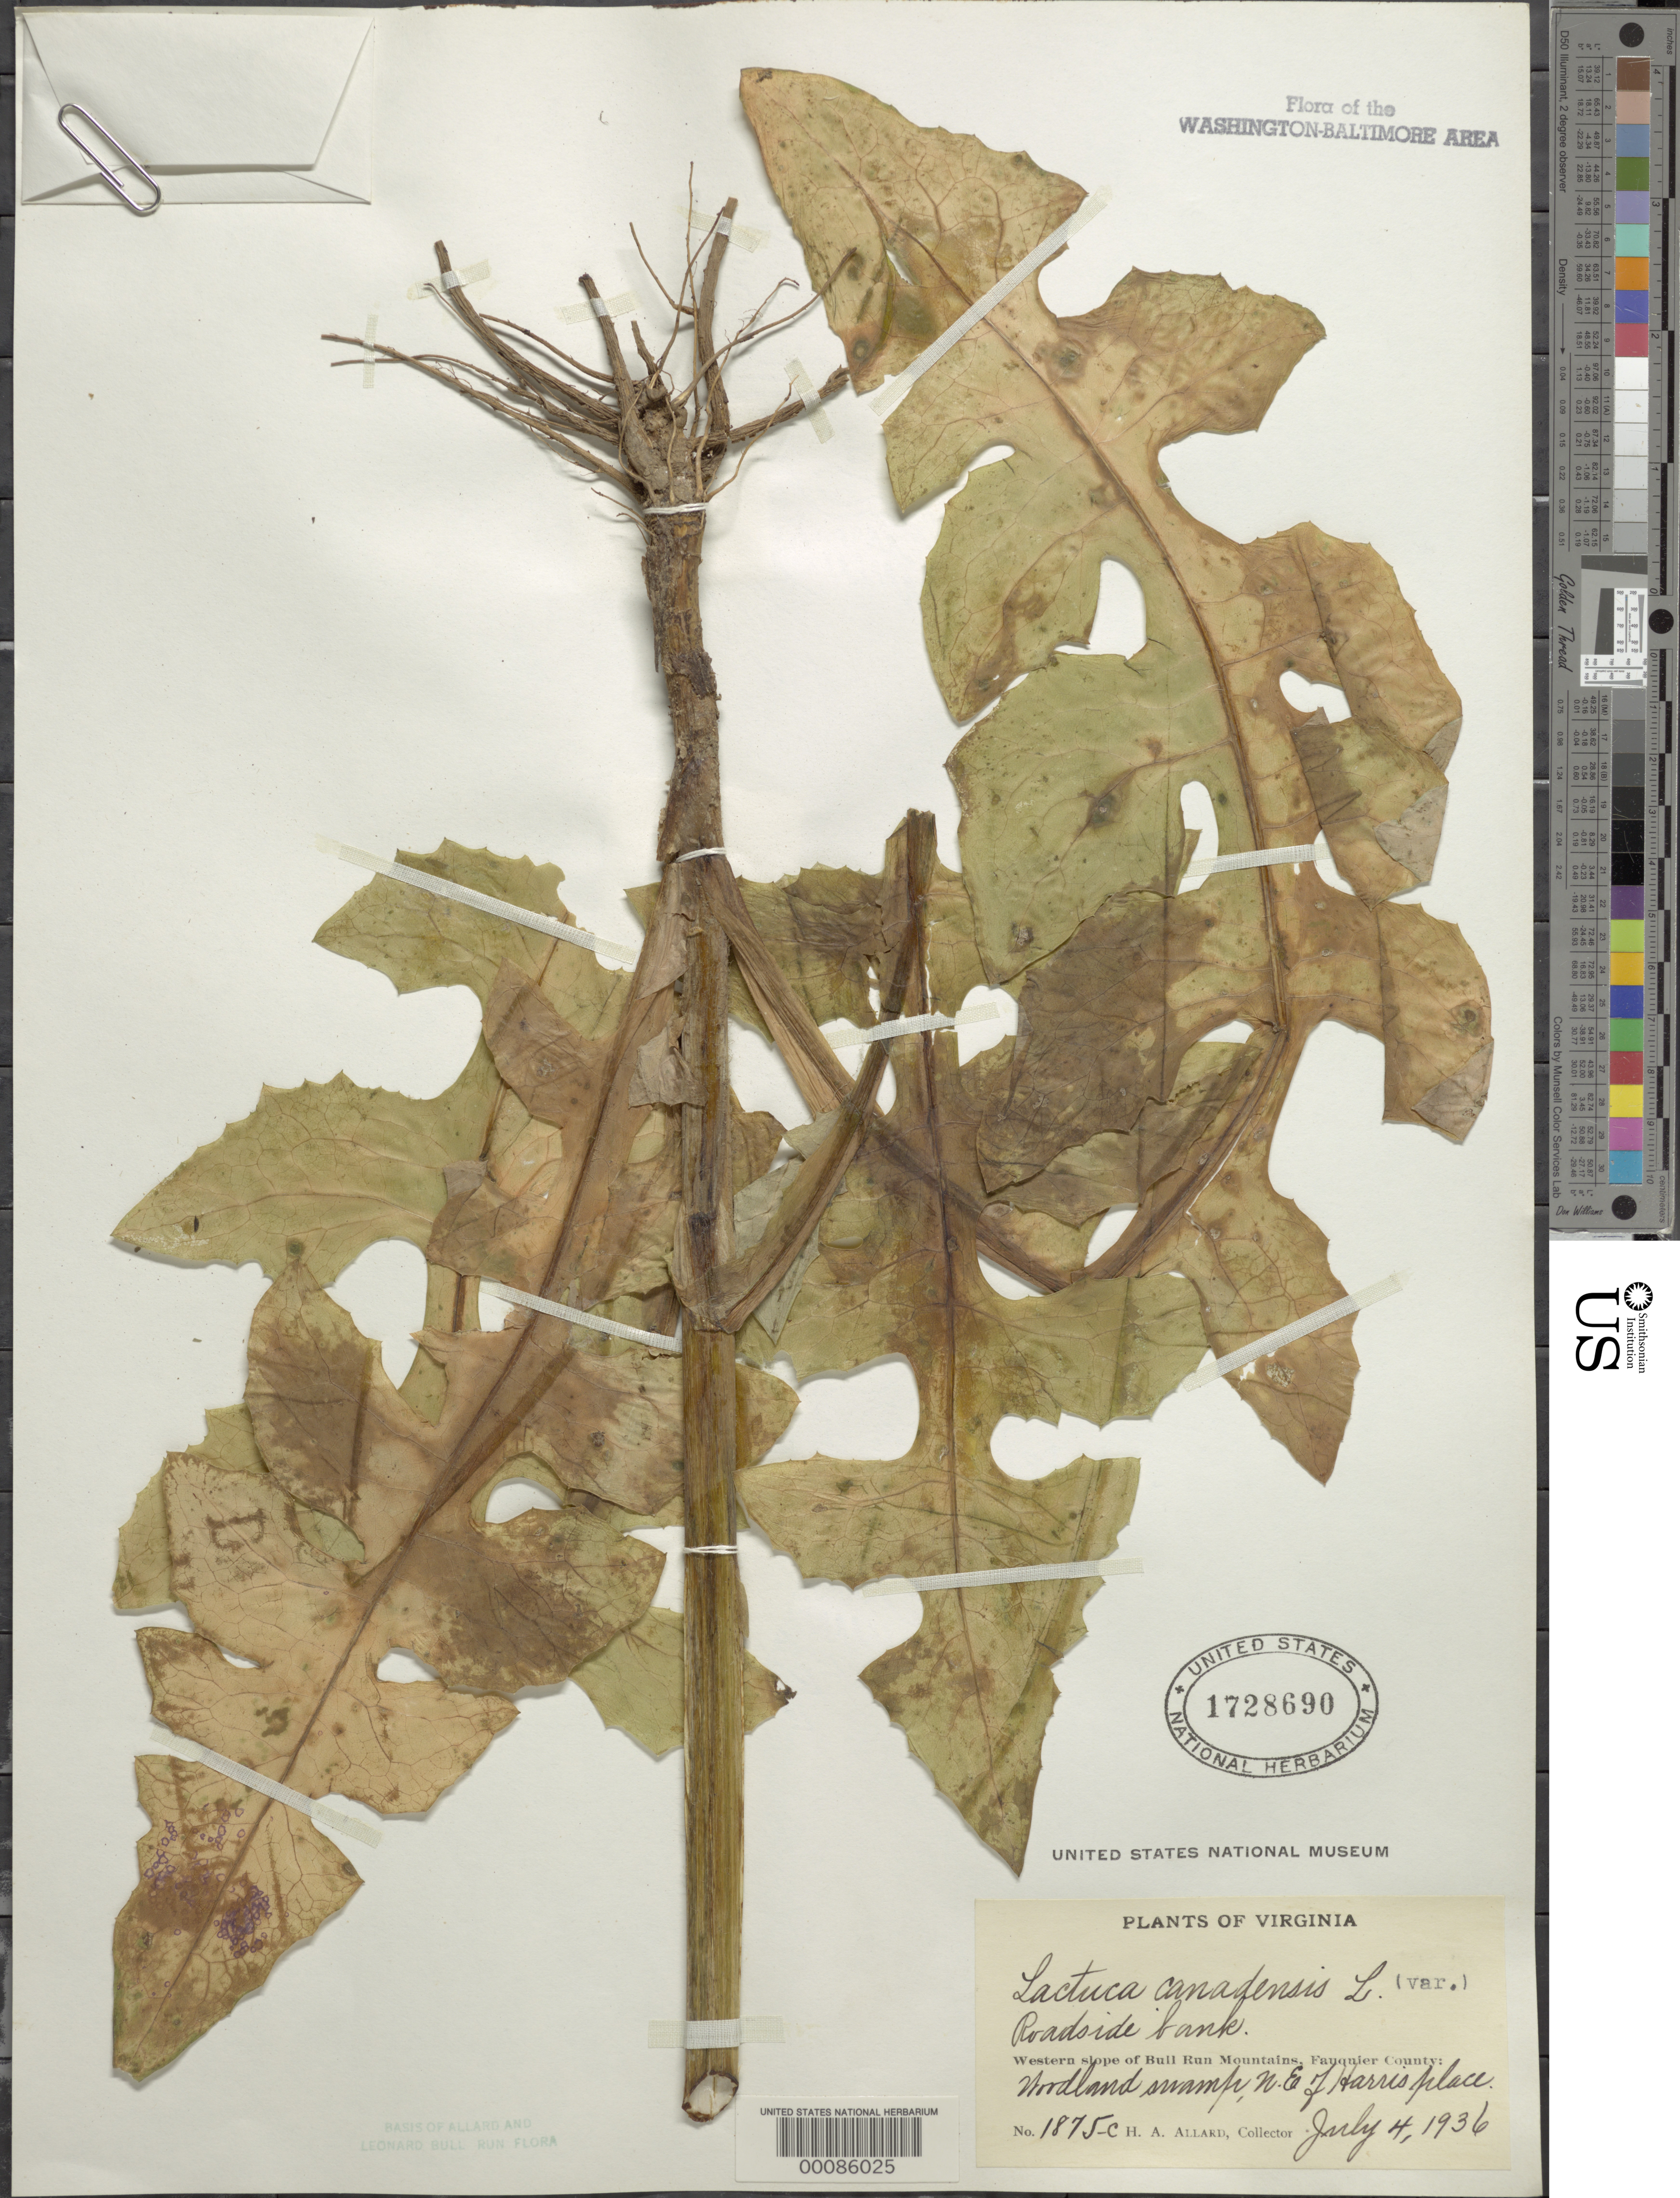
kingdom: Plantae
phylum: Tracheophyta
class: Magnoliopsida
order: Asterales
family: Asteraceae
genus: Lactuca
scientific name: Lactuca canadensis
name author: L.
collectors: H. A. Allard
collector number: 1875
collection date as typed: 04 Jul 1936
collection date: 1936-07-04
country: United States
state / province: Virginia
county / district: Fauquier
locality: NE of Harris place north of Hopewell Gap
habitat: Roadside bank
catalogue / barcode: US 1728690